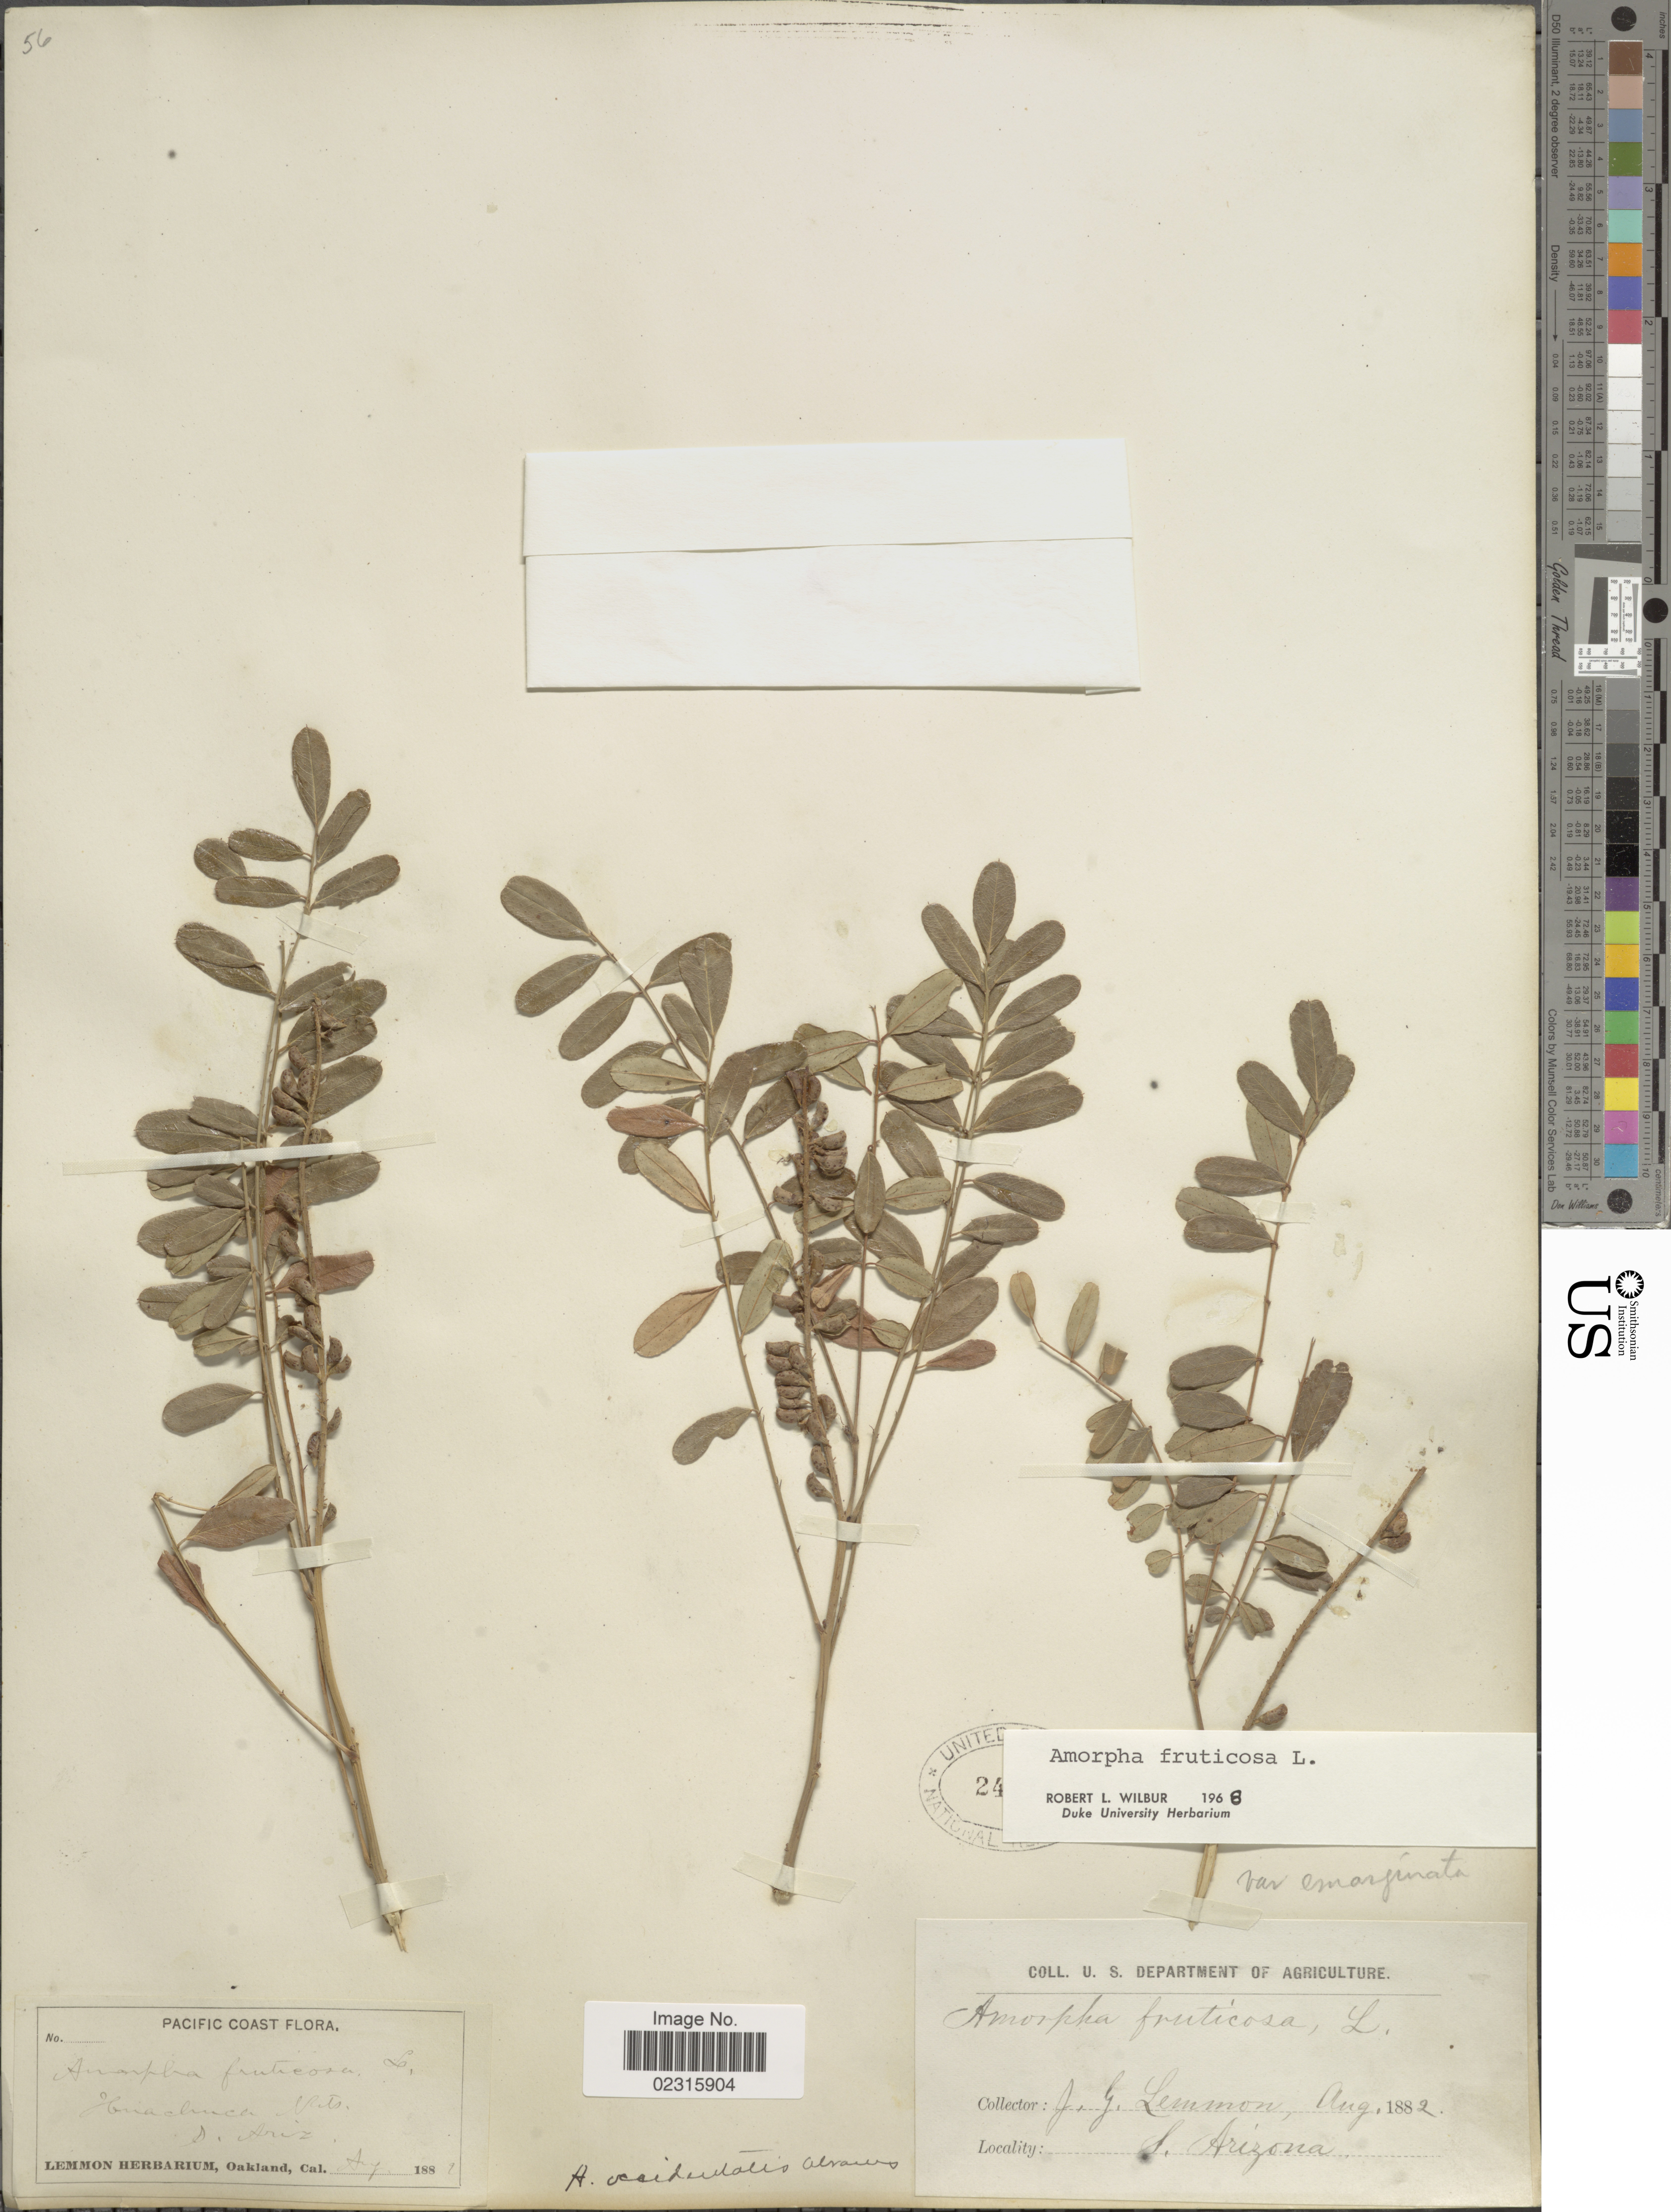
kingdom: Plantae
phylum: Tracheophyta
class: Magnoliopsida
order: Fabales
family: Fabaceae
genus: Amorpha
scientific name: Amorpha fruticosa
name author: L.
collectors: J. Lemmon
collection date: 1882-08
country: United States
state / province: Arizona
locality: Huachuca Mts.